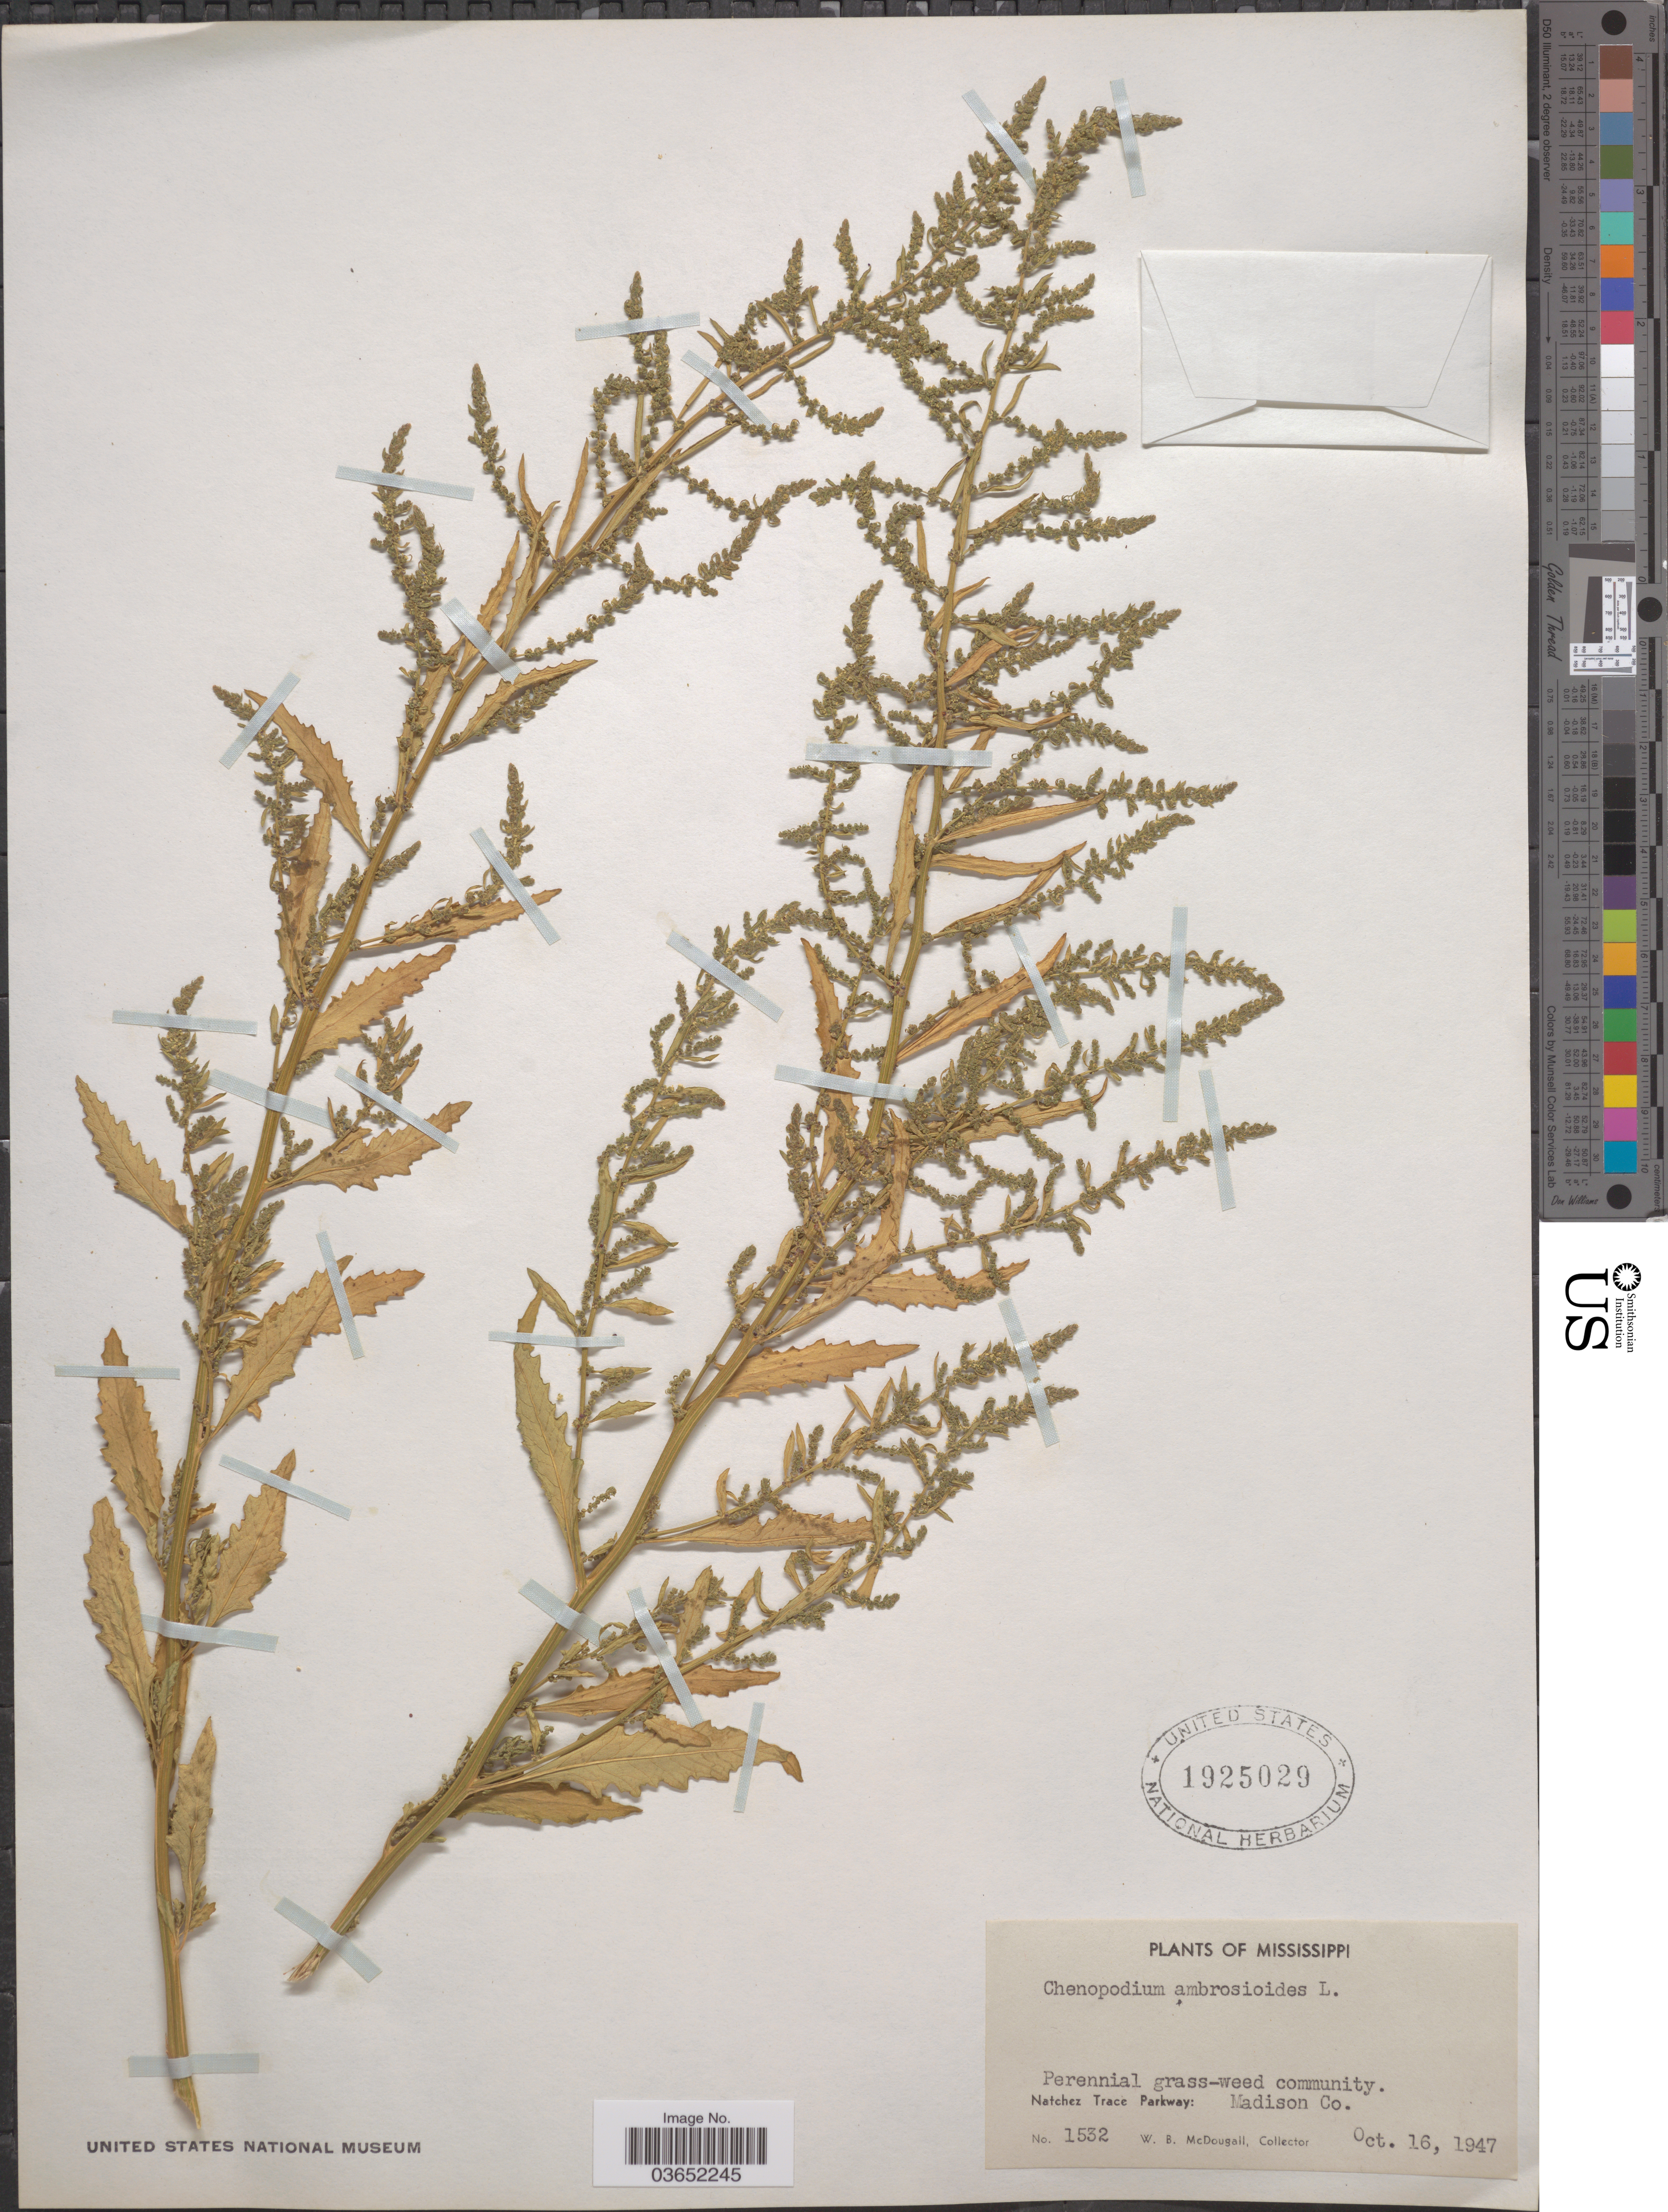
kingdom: Plantae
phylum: Tracheophyta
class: Magnoliopsida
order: Caryophyllales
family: Amaranthaceae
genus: Chenopodium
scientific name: Chenopodium ambrosioides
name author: L.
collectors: W. B. McDougall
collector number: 1532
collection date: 1947-10-16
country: United States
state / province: Mississippi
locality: Natchez Trace Parkway: Madison Co.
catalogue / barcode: US 1925029